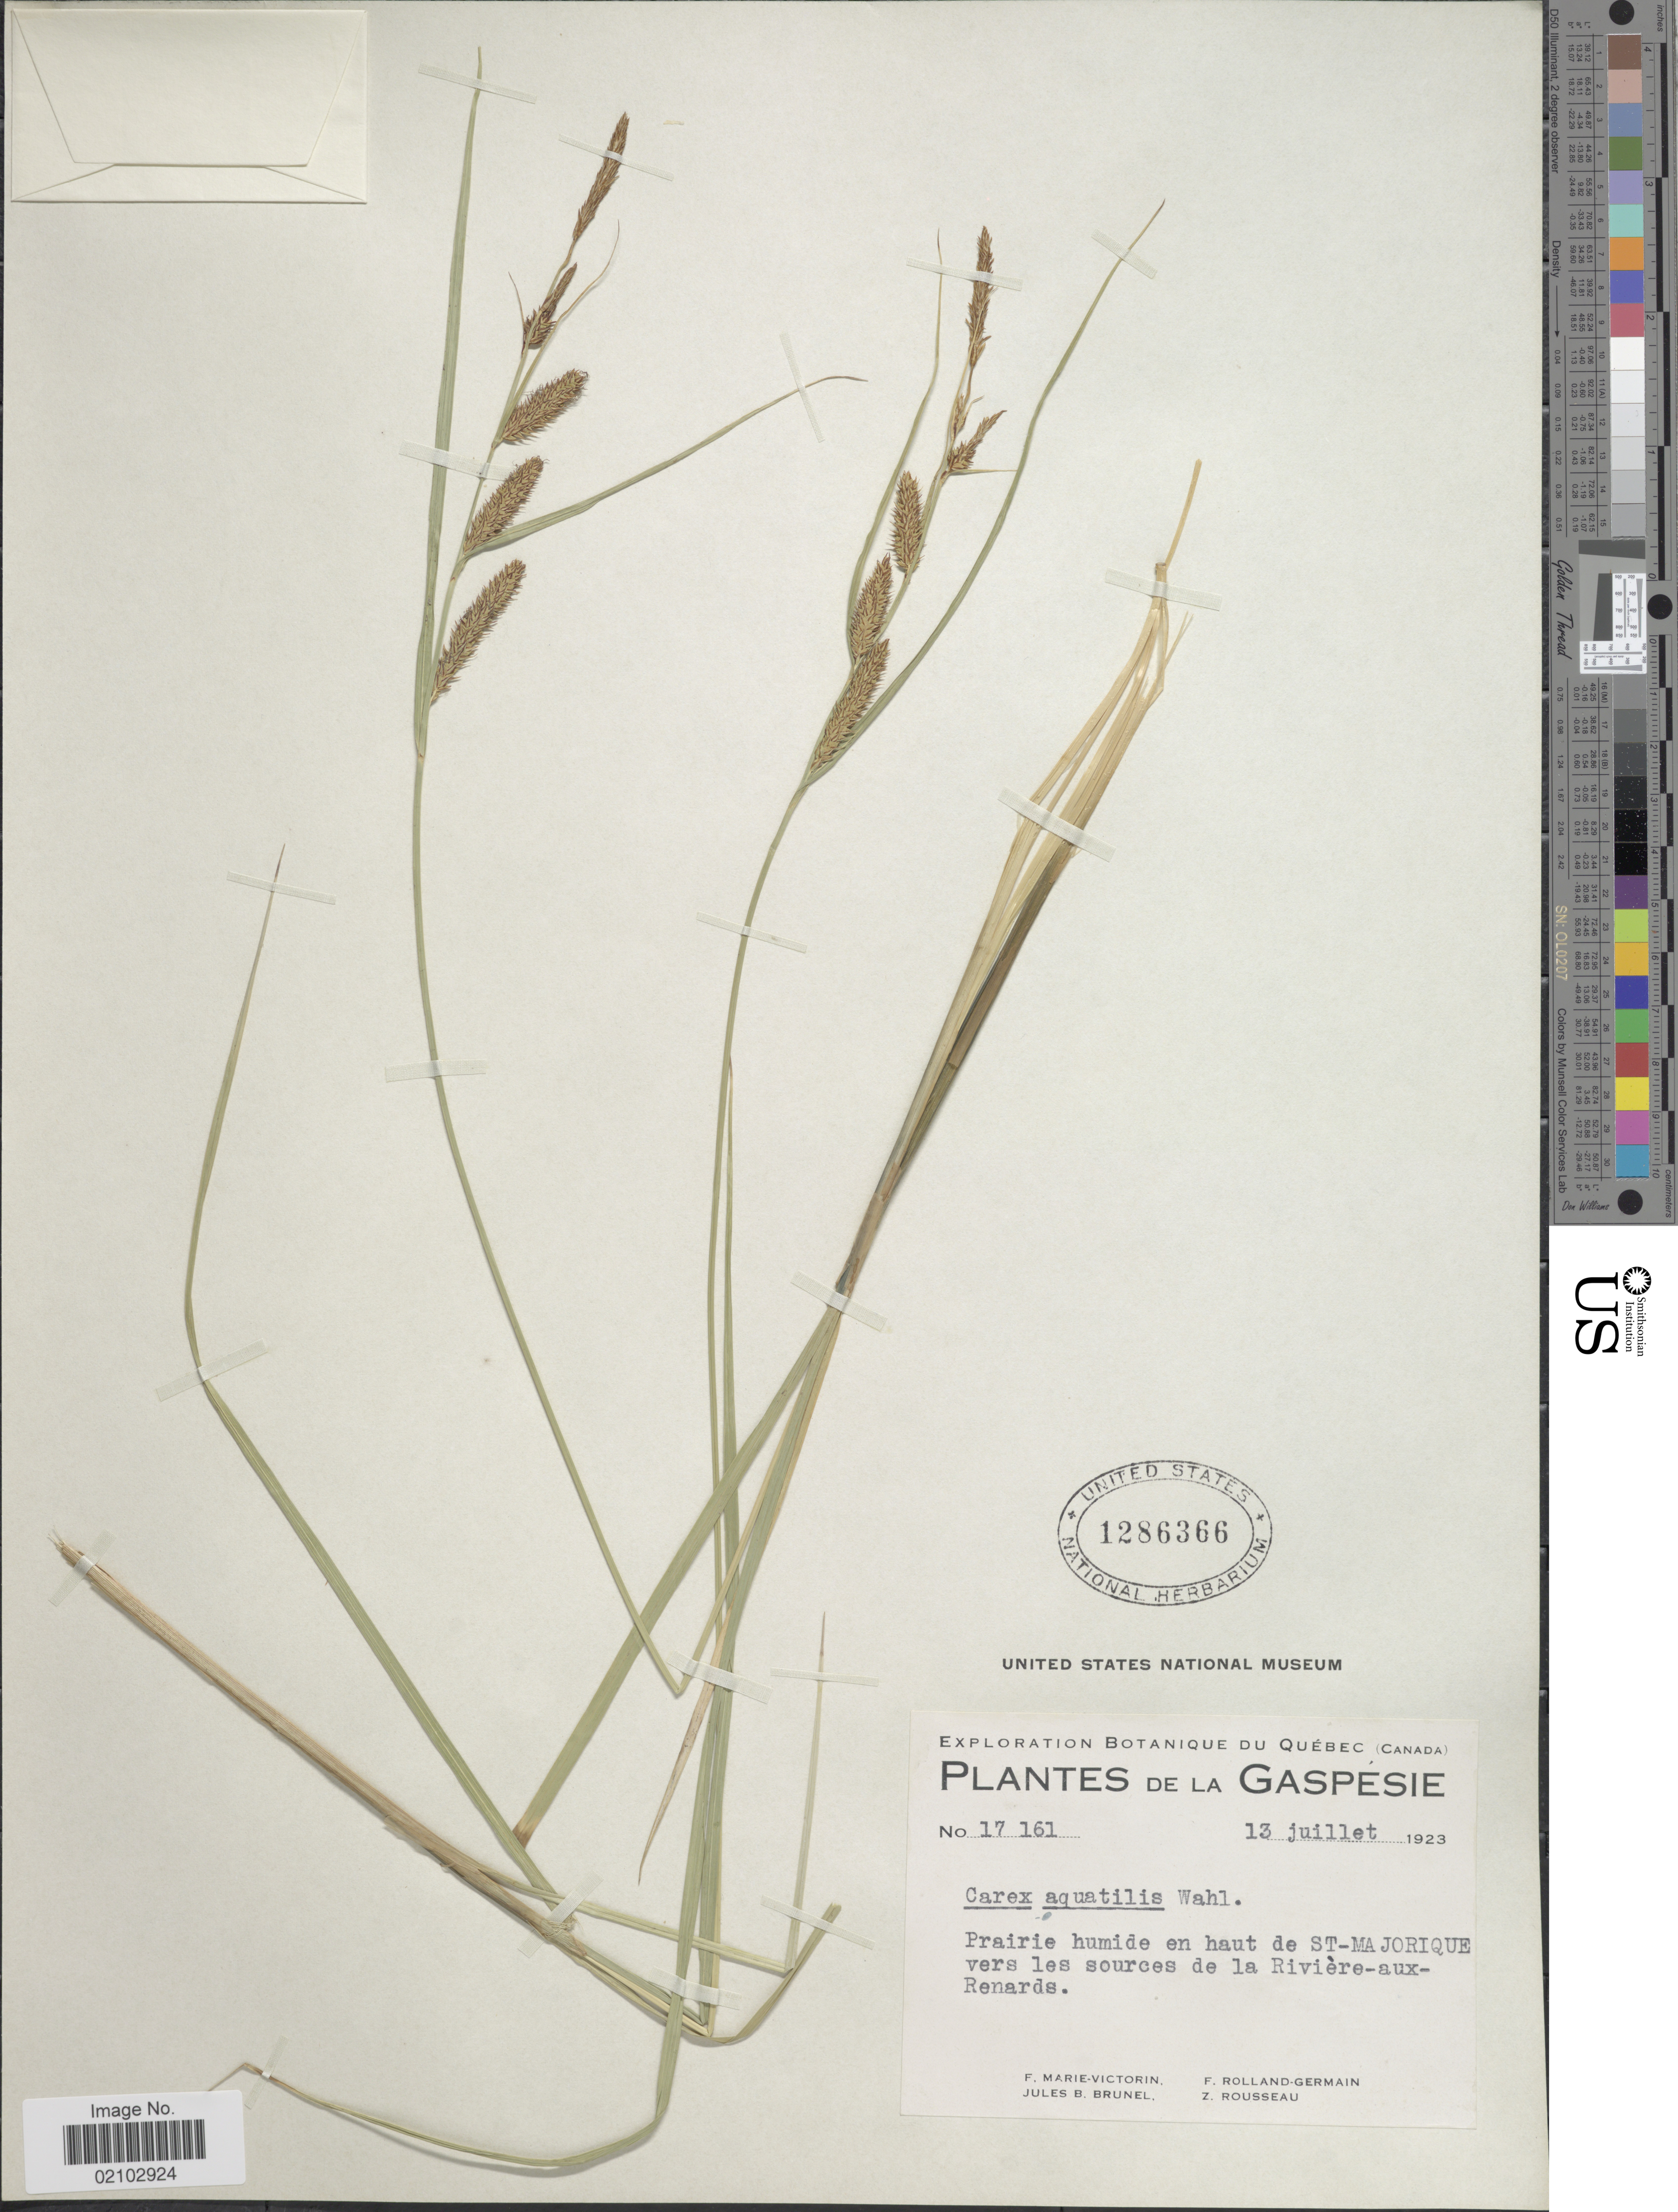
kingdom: Plantae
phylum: Tracheophyta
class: Liliopsida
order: Poales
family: Cyperaceae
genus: Carex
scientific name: Carex aquatilis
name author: Wahlenb.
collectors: F. Marie-Victorin, Rolland-Germain, J. Brunel & Z. Rousseau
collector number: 17161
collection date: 1923-07-13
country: Canada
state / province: Quebec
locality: De la Gaspesie, en haut de St-Majorique vers les sources de la Riviere-aux-Renards.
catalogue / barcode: US 1286366